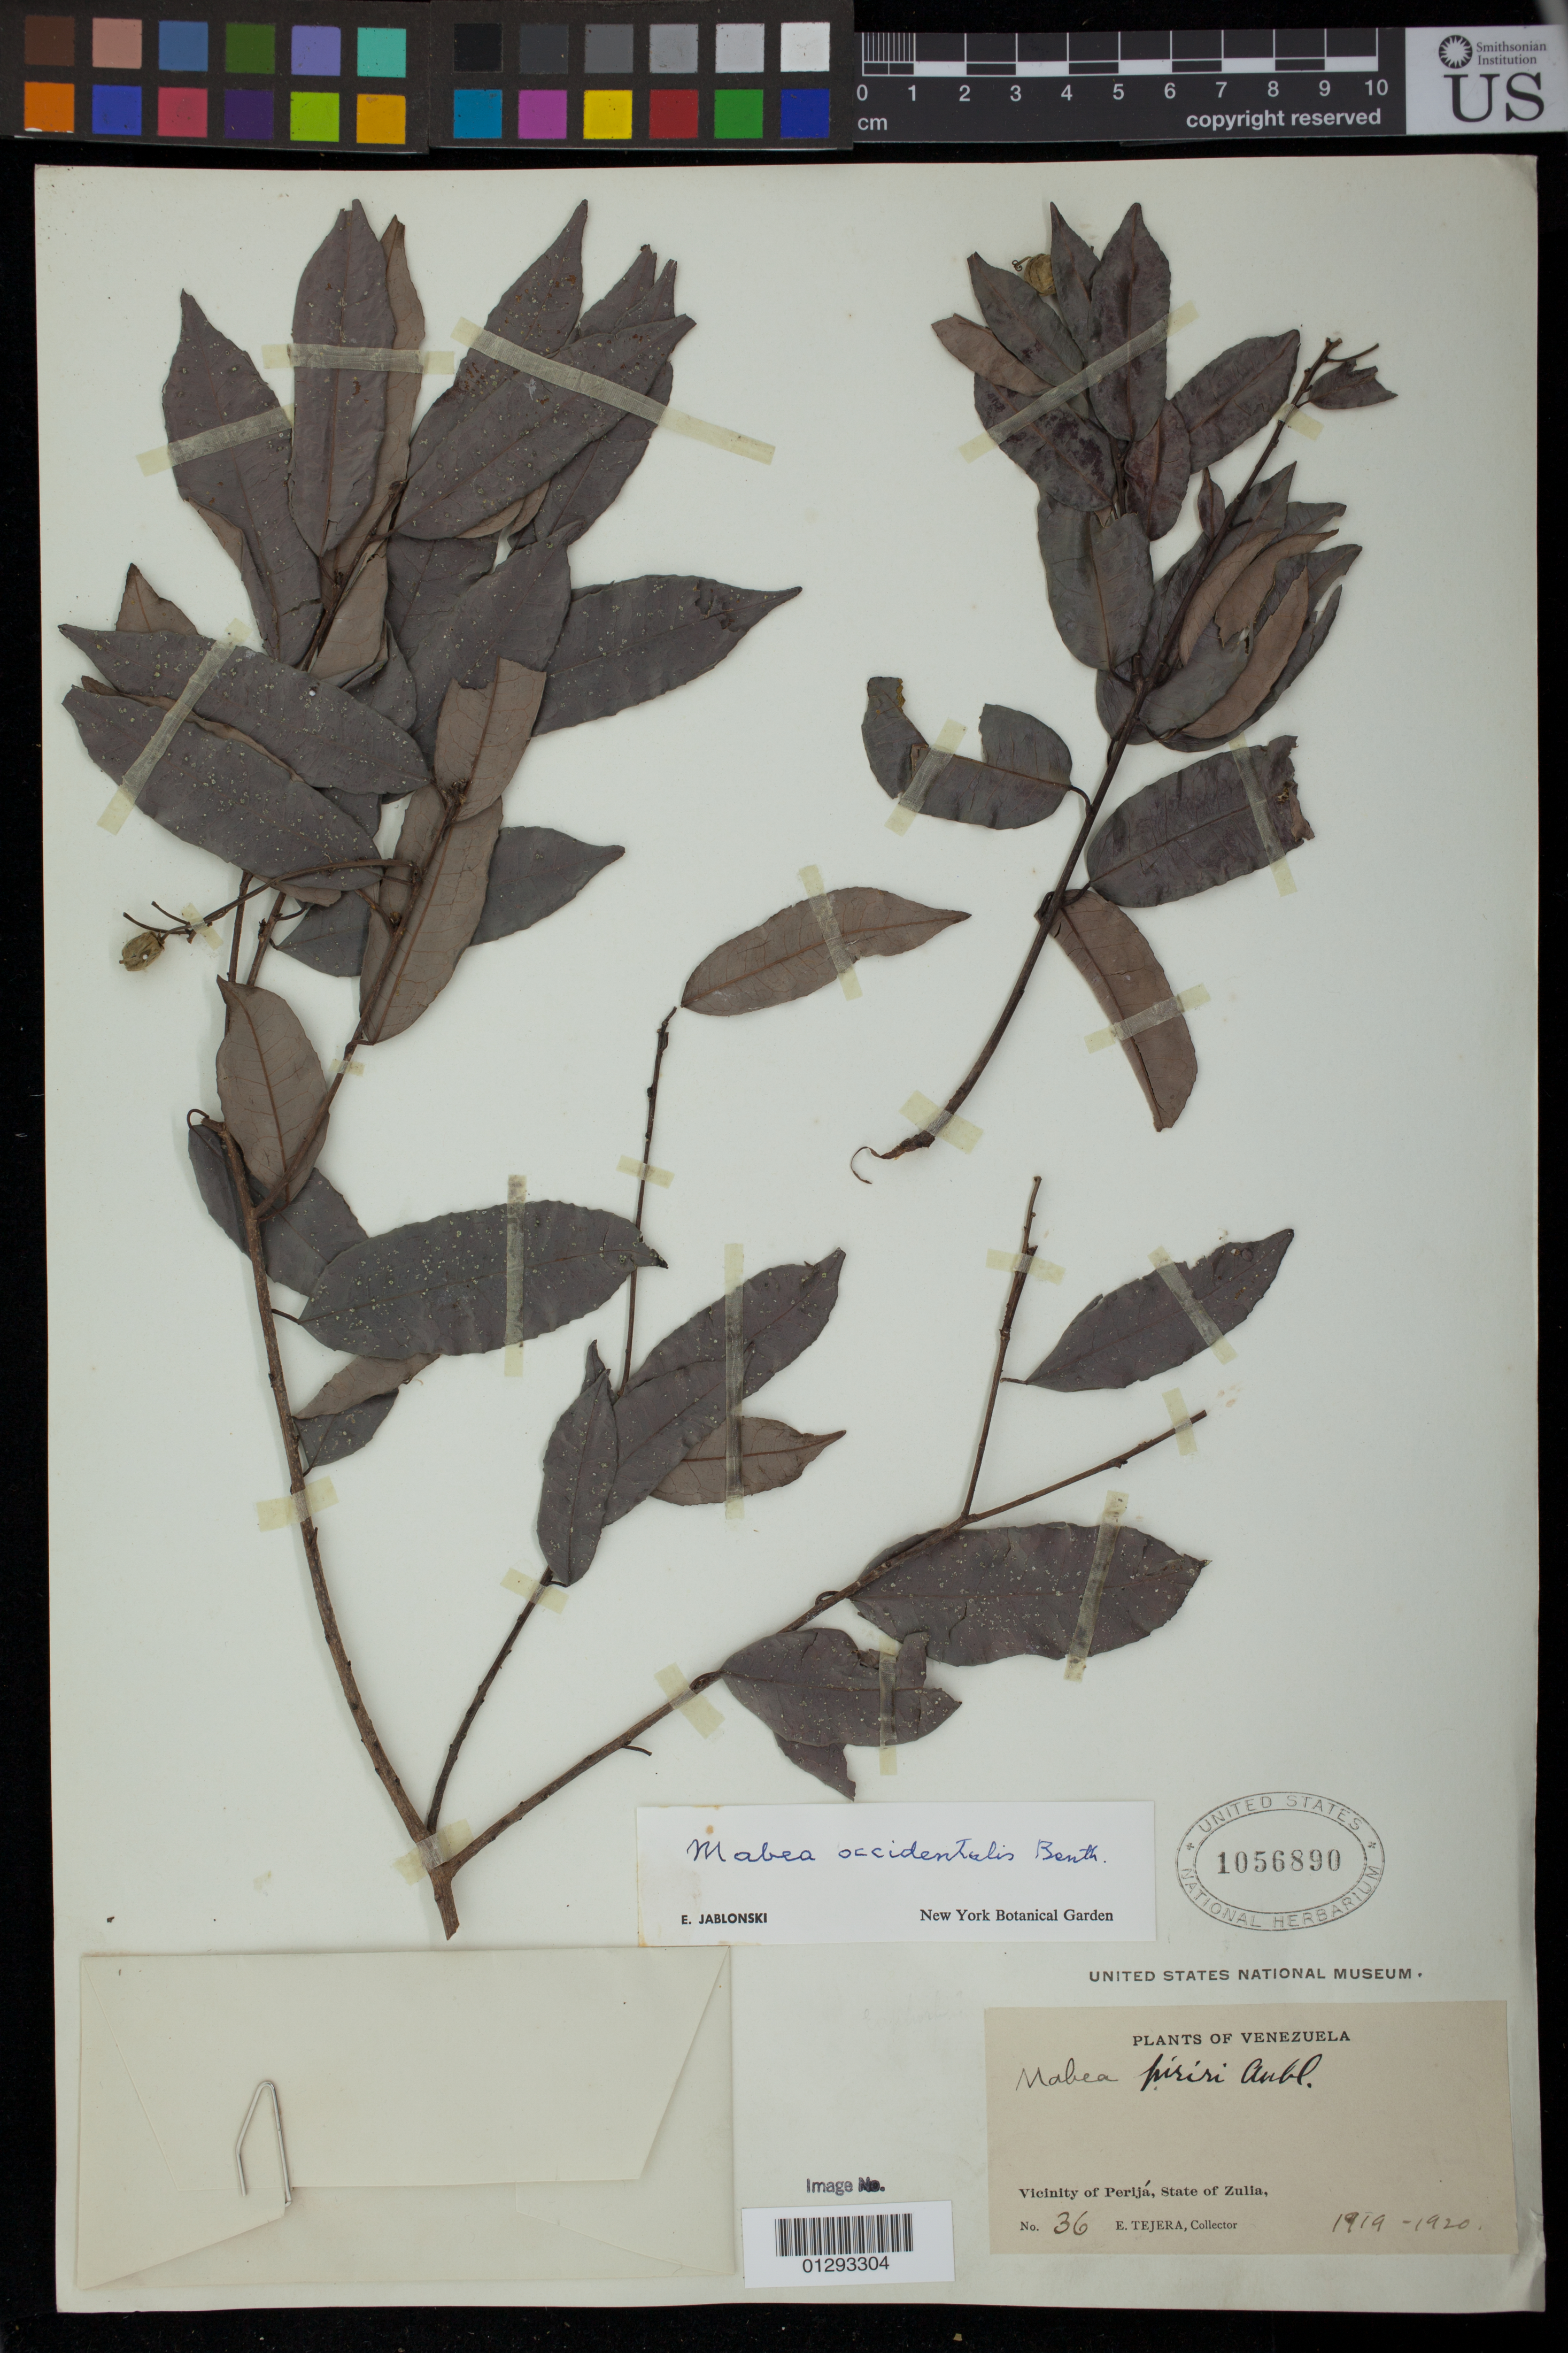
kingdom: Plantae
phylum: Tracheophyta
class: Magnoliopsida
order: Malpighiales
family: Euphorbiaceae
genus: Mabea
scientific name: Mabea occidentalis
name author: Benth.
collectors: E. Tejera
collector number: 36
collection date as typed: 1919 to -- -- 1920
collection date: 1919/1920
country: Venezuela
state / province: Zulia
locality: Vicinity of perija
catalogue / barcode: US 1056890